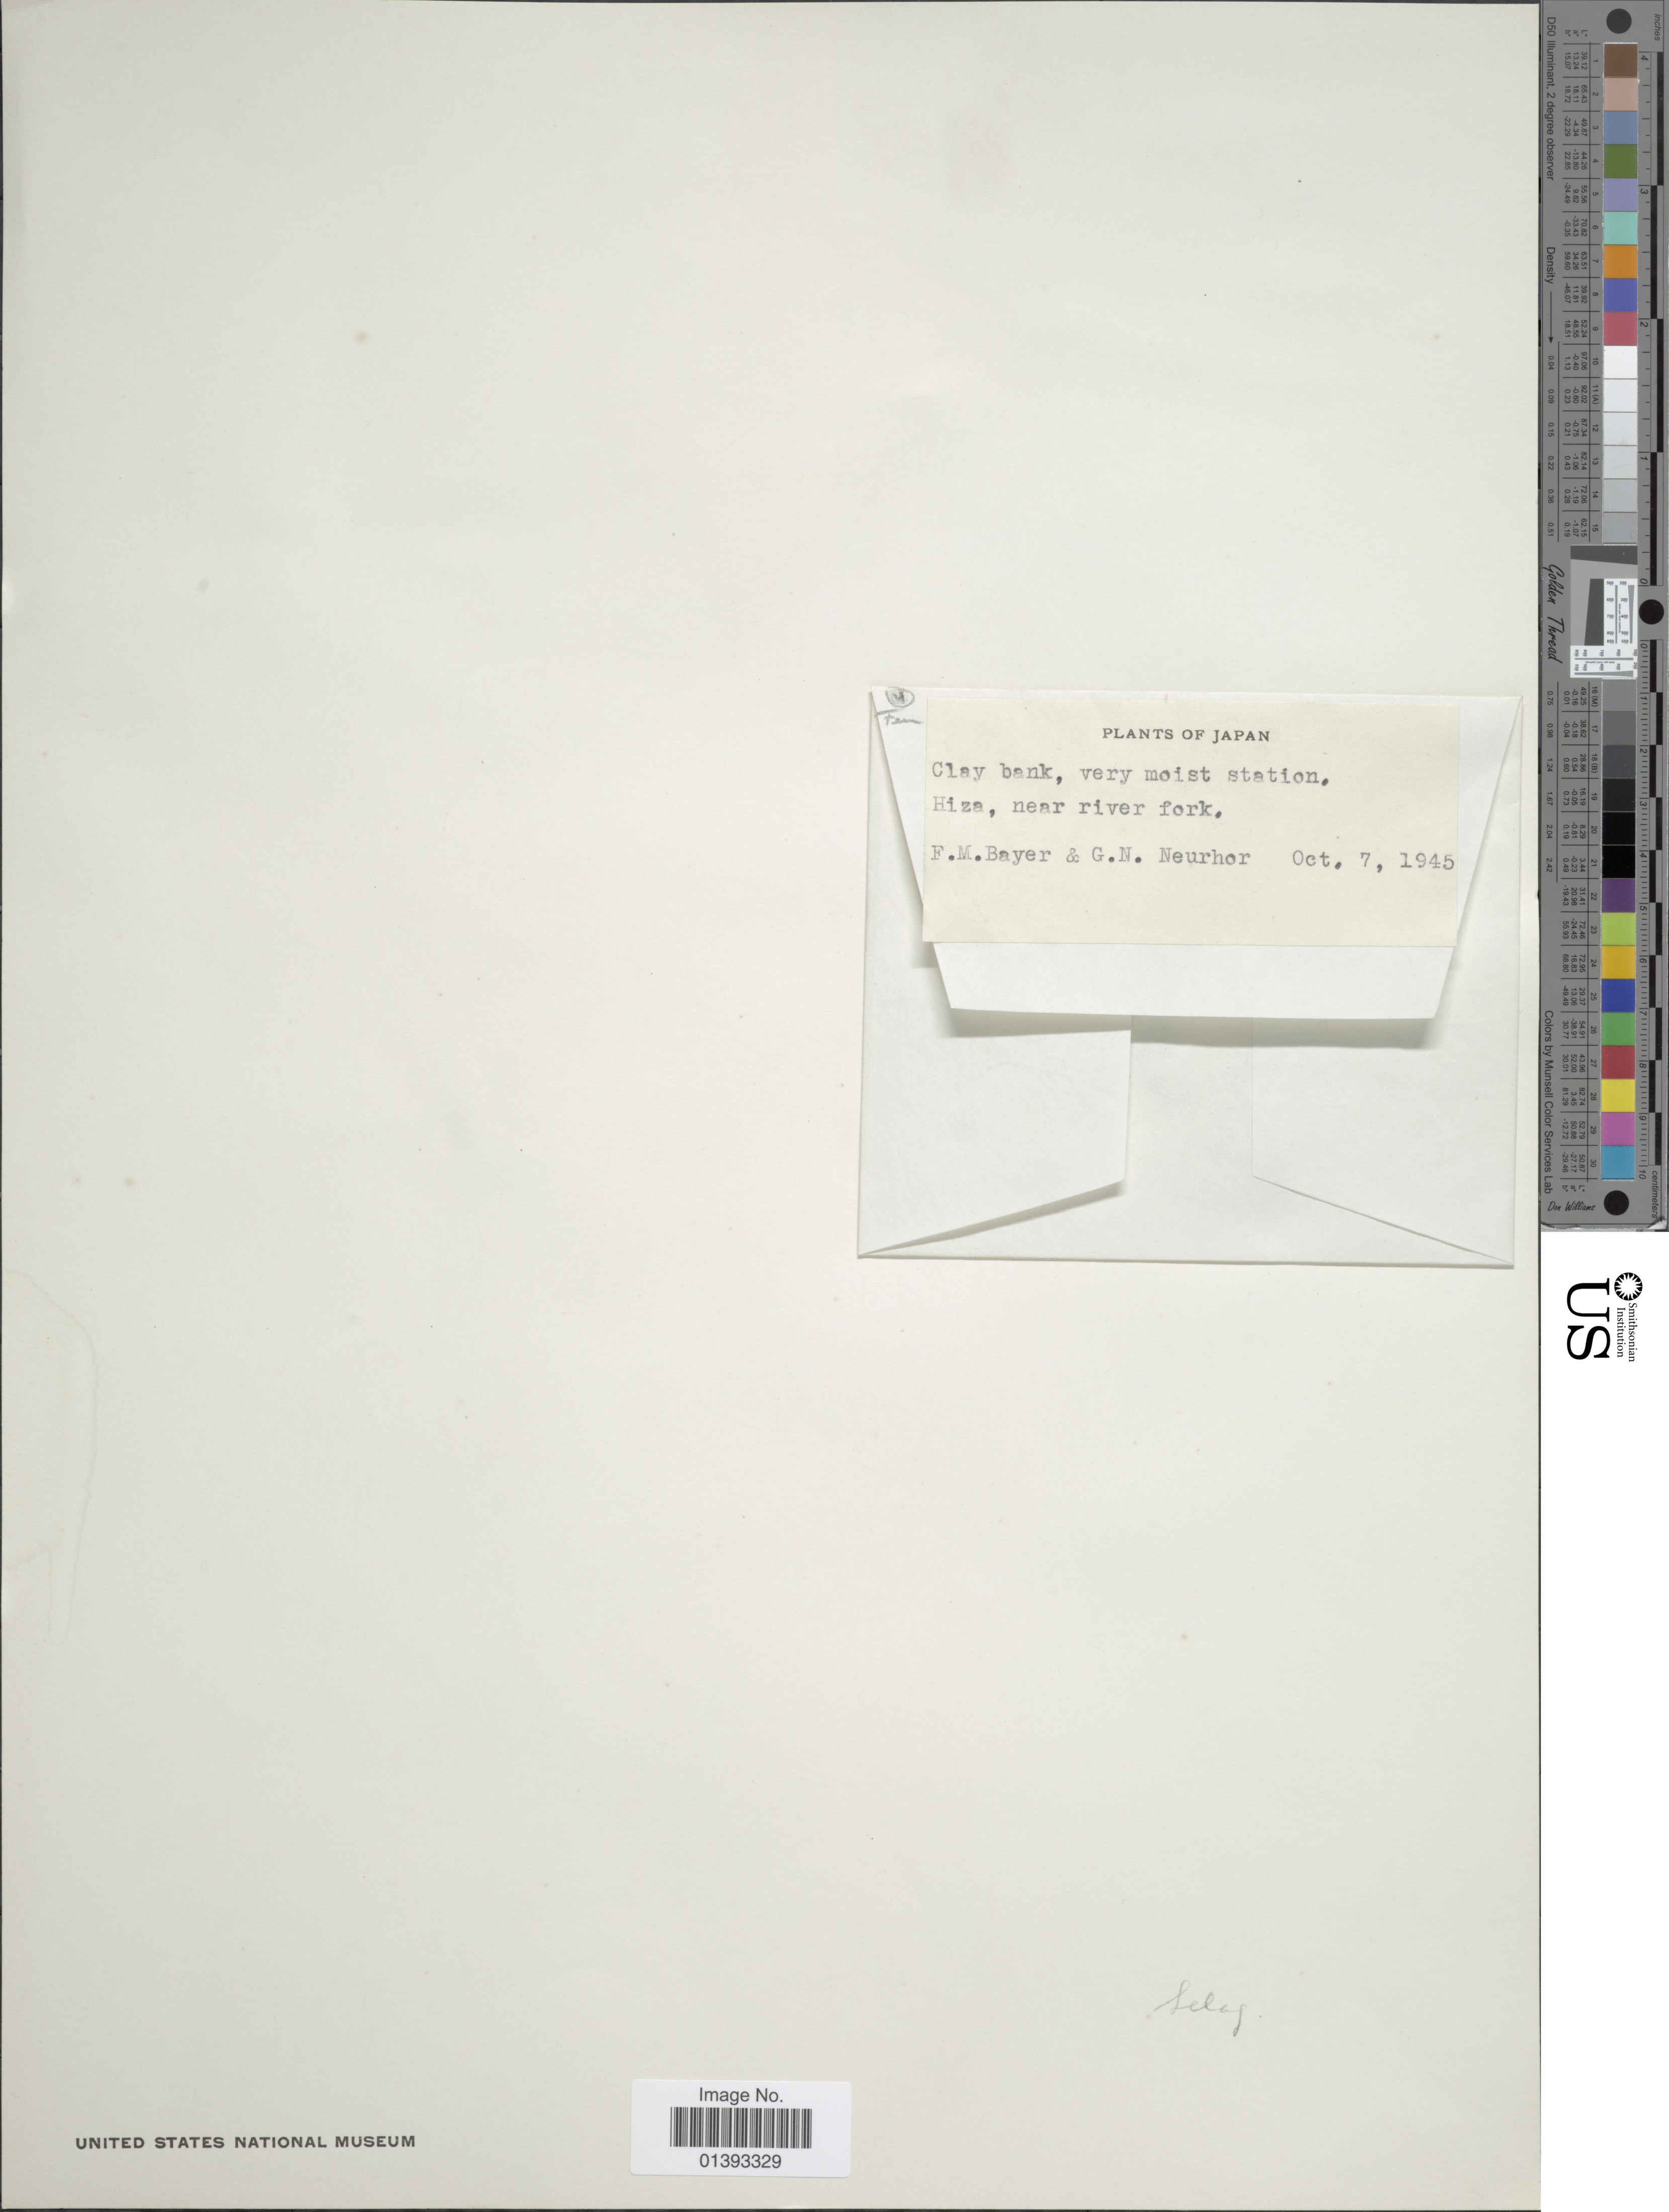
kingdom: Plantae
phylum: Tracheophyta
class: Lycopodiopsida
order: Selaginellales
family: Selaginellaceae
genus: Selaginella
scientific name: Selaginella sp.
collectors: F. Bayer & G. Neurhor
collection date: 1945-10-07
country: Japan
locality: Clay bank, very moist station, Hiza, near river fork